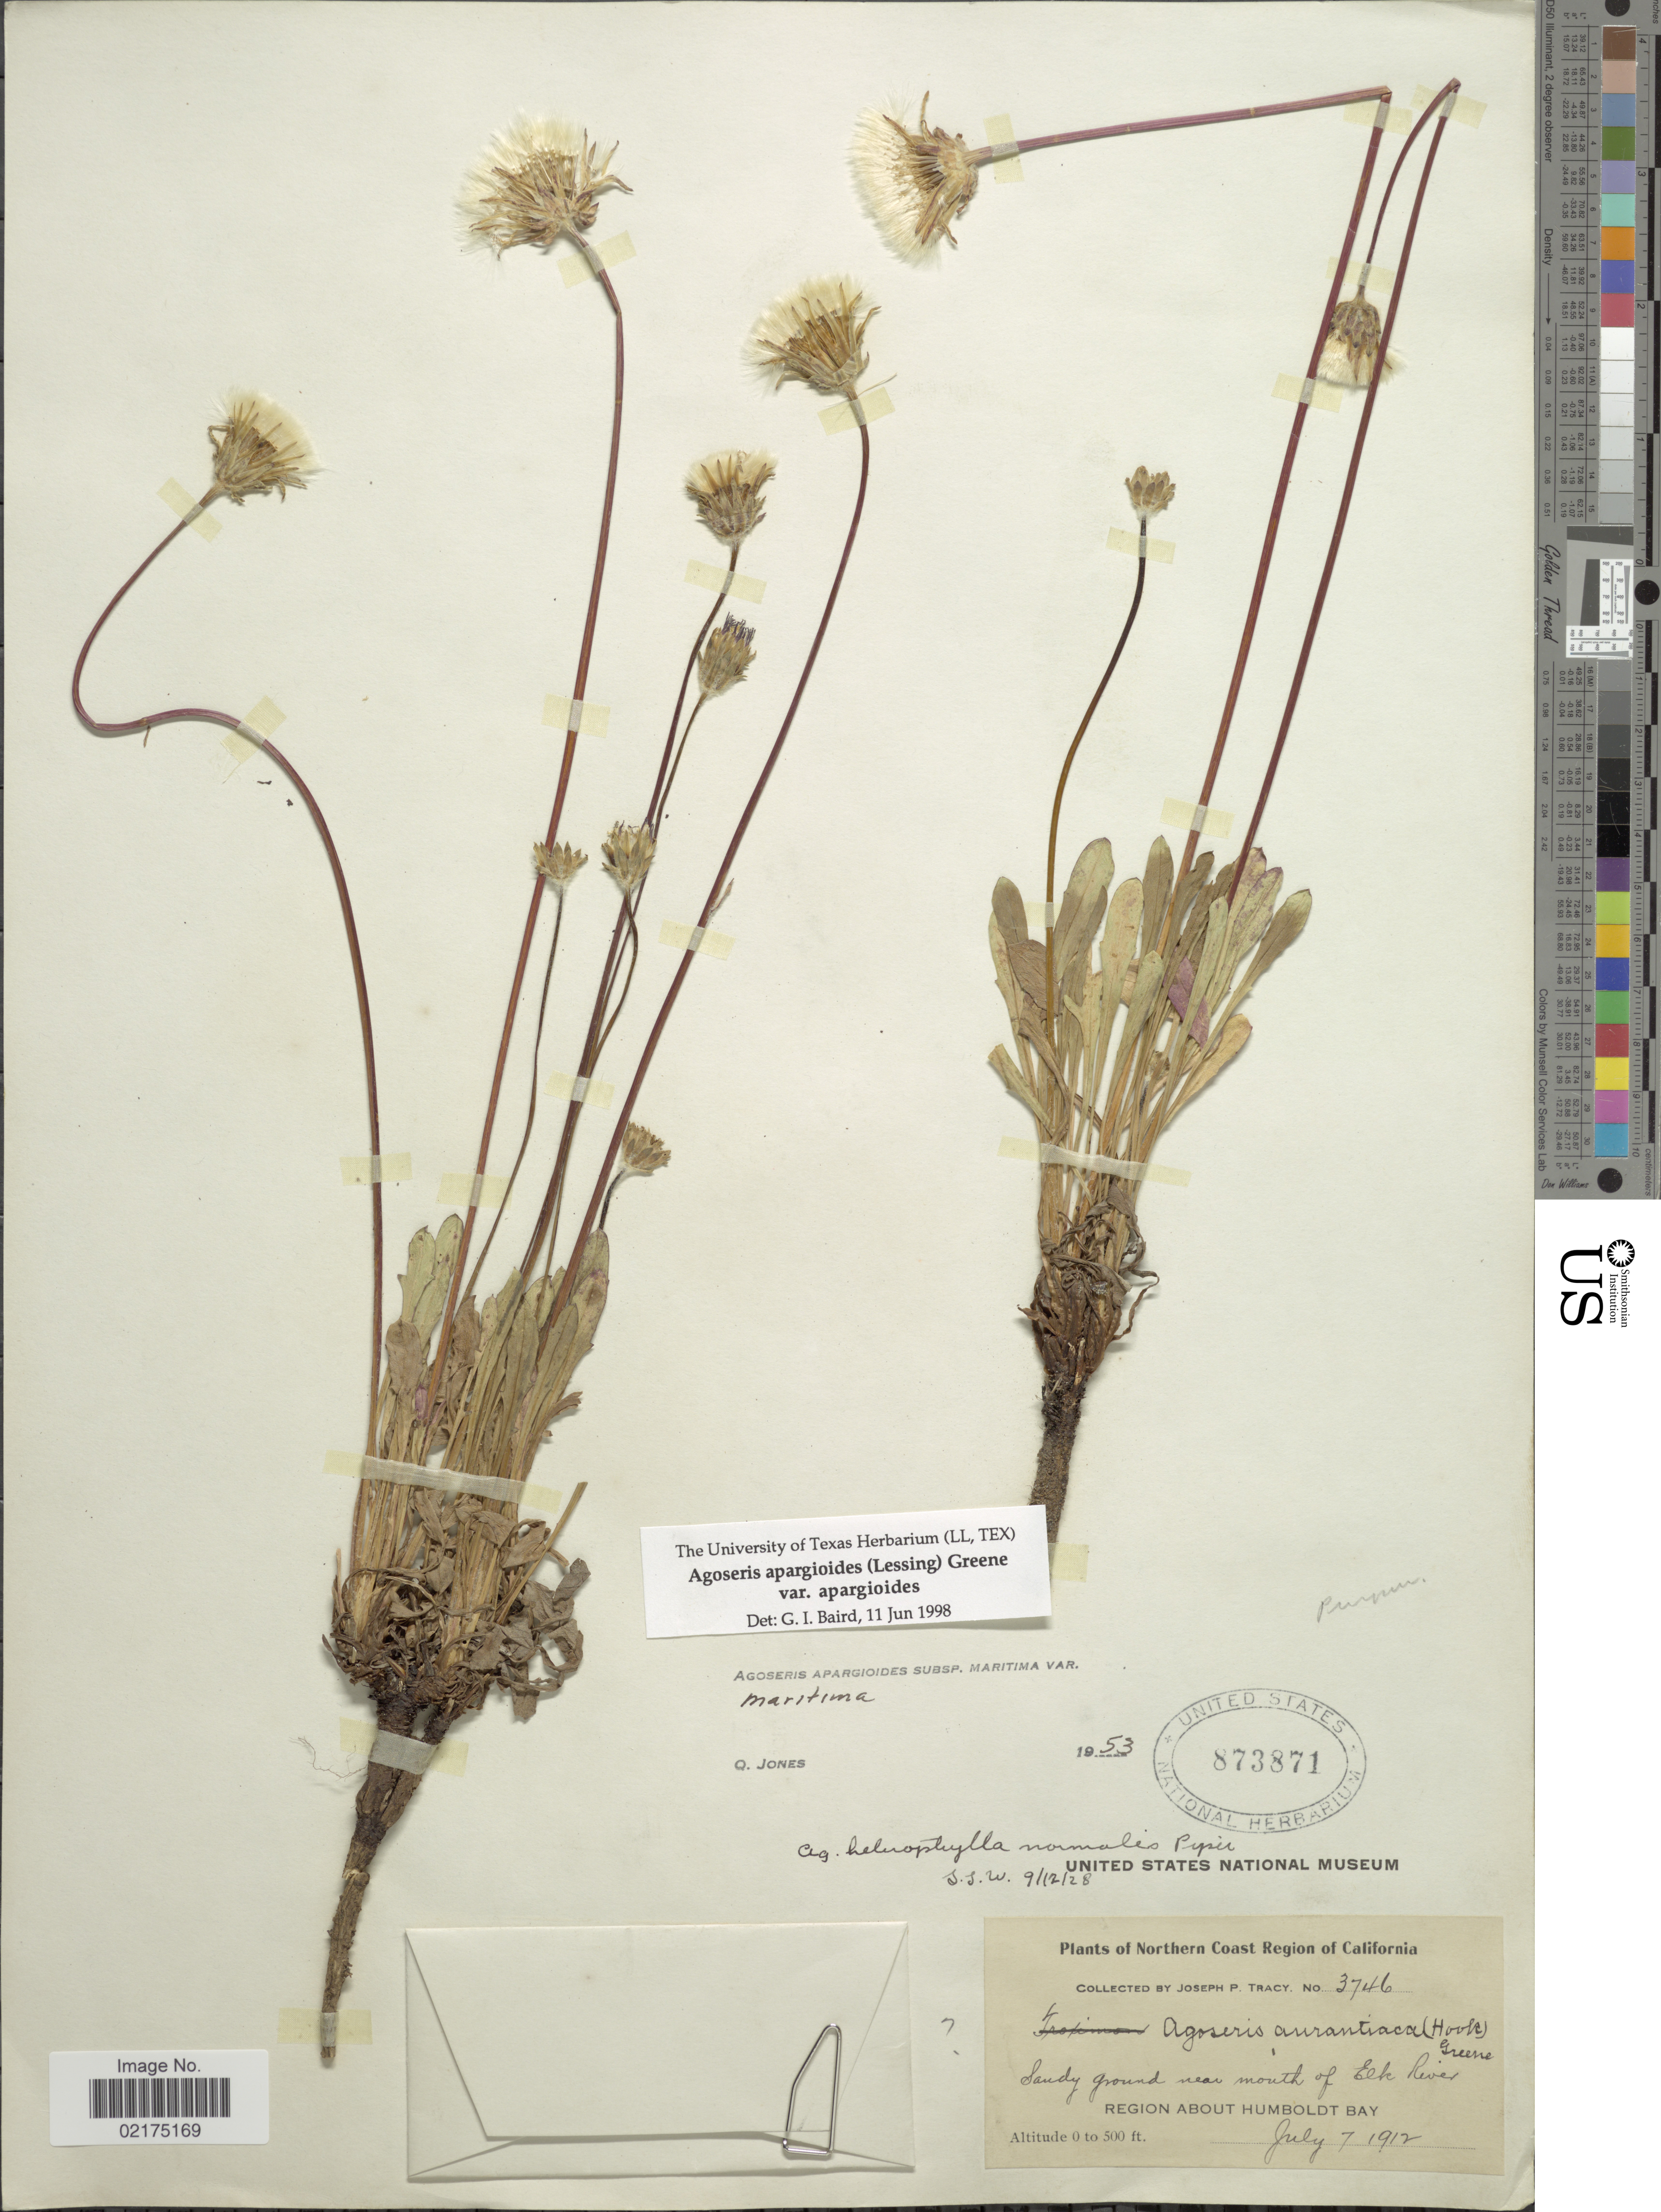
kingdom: Plantae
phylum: Tracheophyta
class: Magnoliopsida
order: Asterales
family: Asteraceae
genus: Agoseris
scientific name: Agoseris apargioides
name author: (Less.) Greene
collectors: J. Tracy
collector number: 3746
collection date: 1912-07-07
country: United States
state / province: California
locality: Northern Coast Region, Sandy ground near mouth of Elk River, Region about Humboldt Bay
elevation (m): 0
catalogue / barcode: US 873871